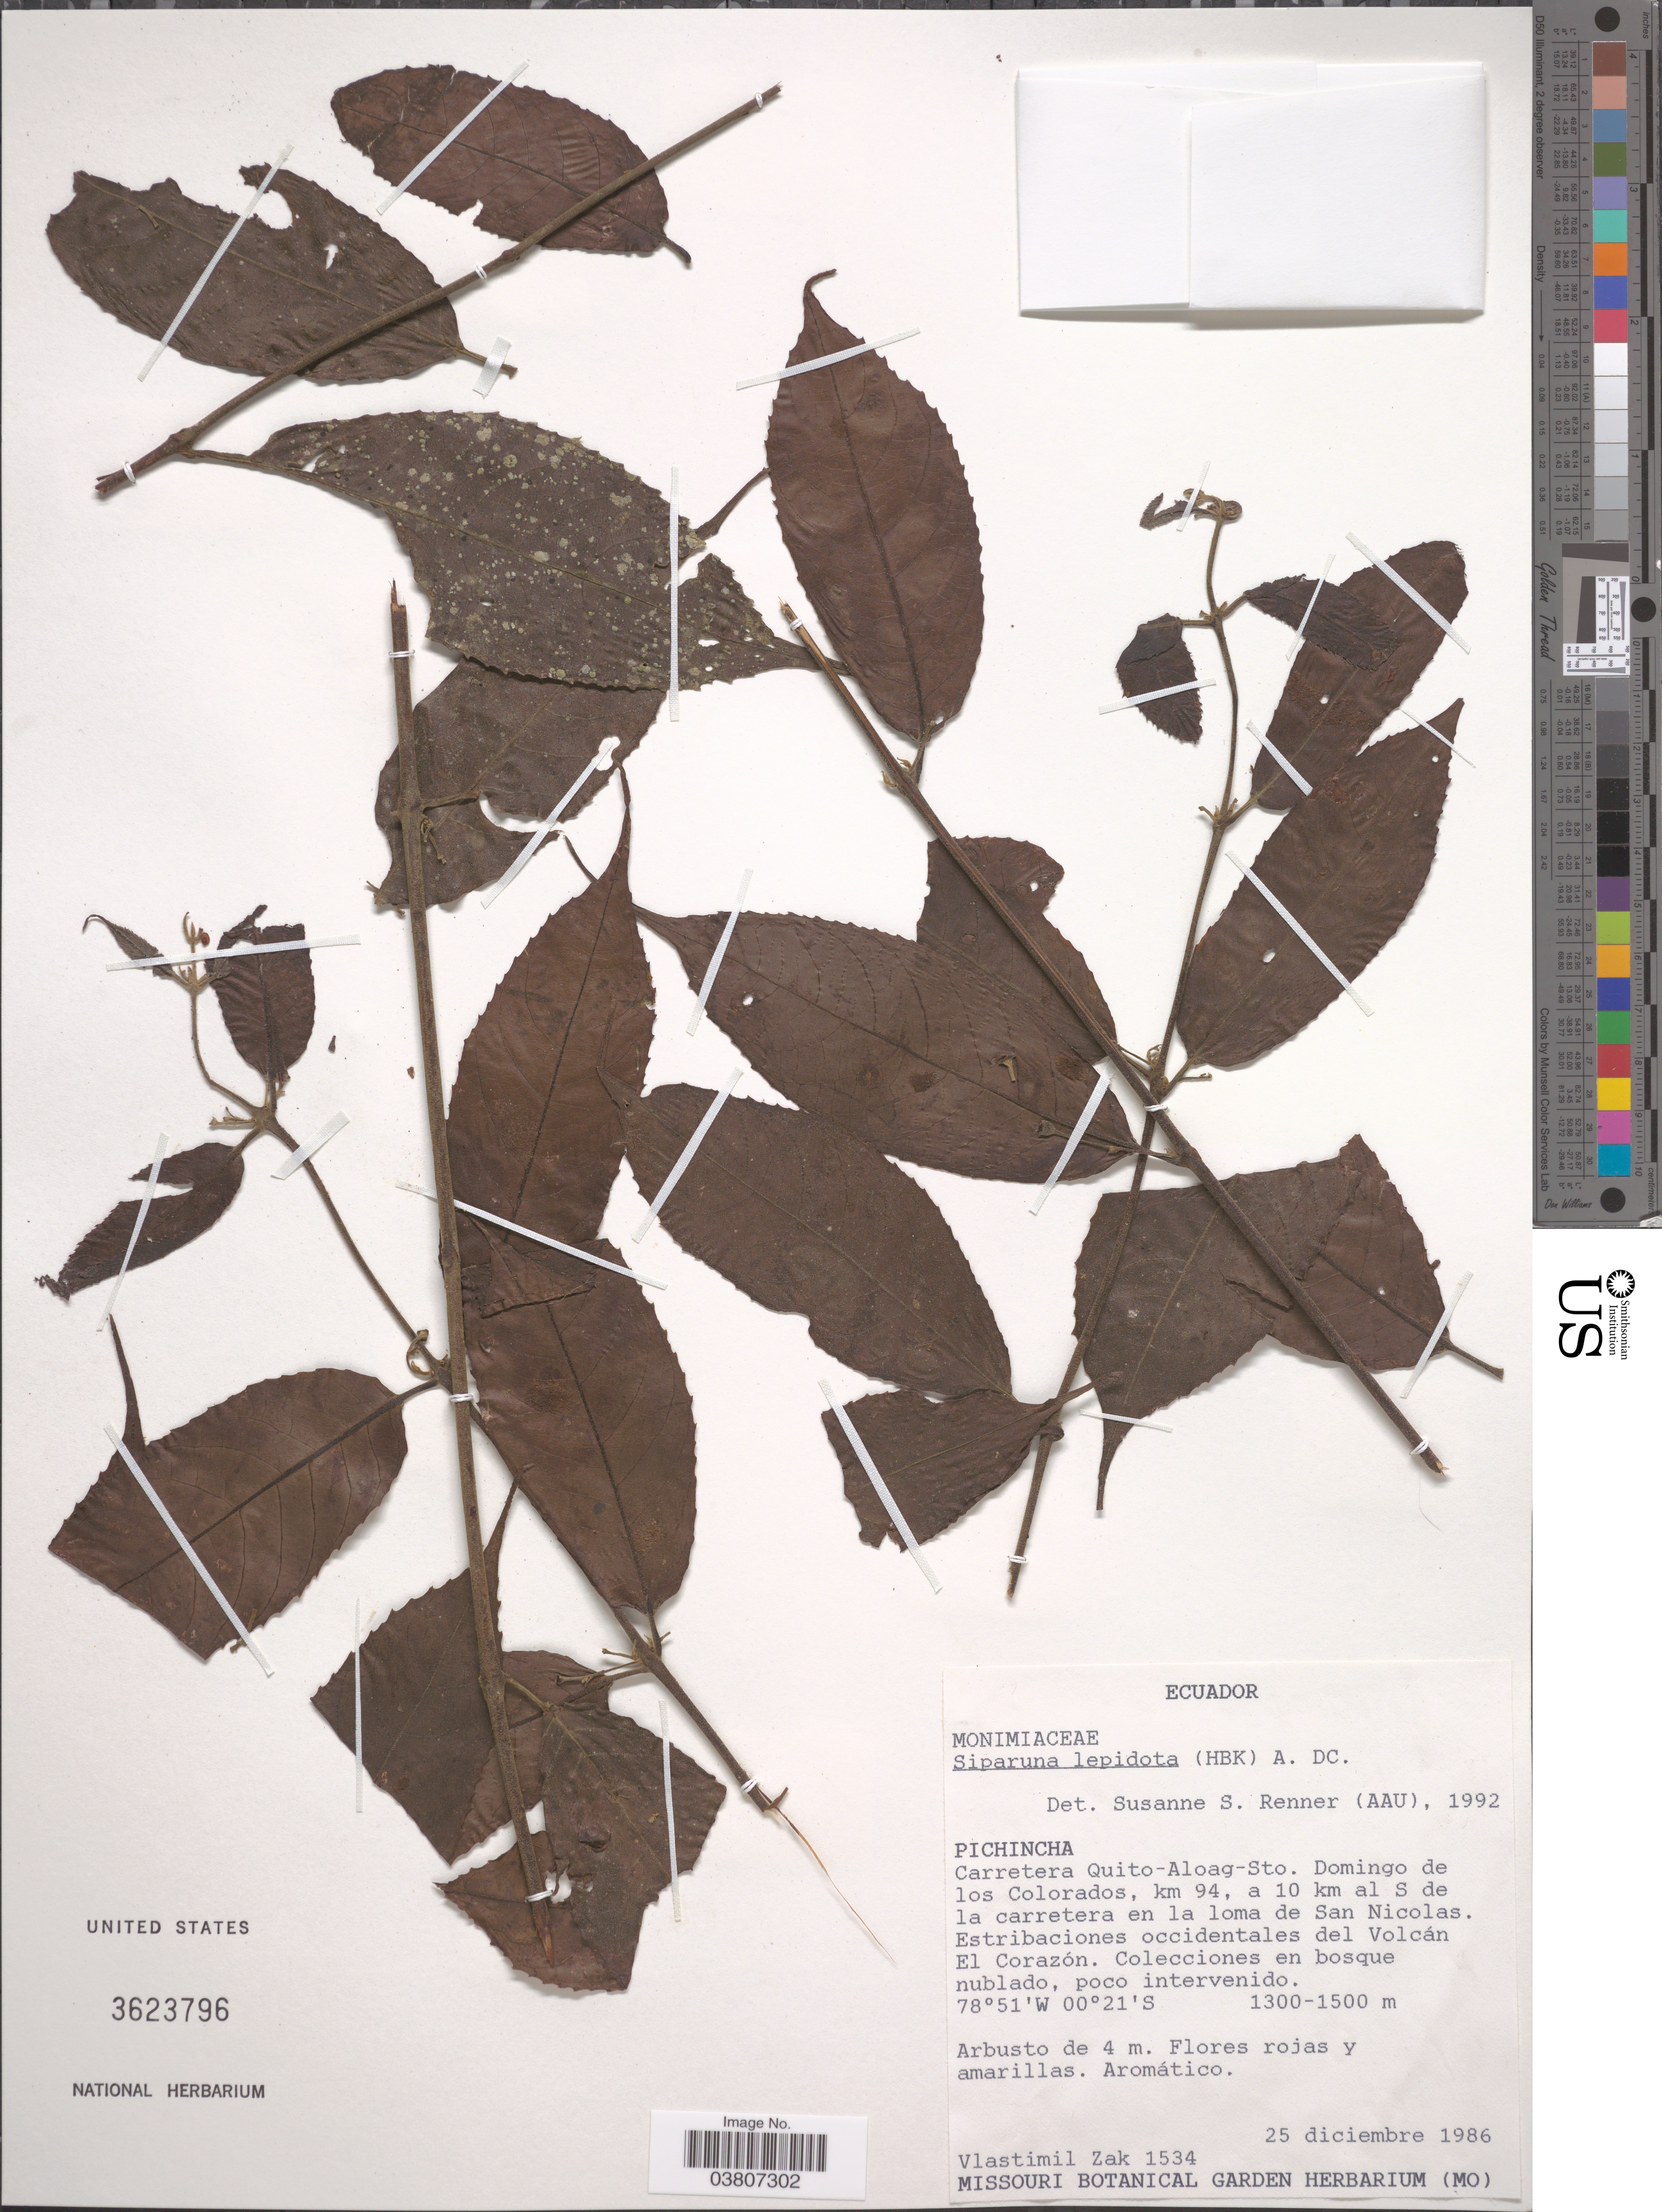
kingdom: Plantae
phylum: Tracheophyta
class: Magnoliopsida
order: Laurales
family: Siparunaceae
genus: Siparuna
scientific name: Siparuna lepidota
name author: (Kunth) A. DC.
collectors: V. Zak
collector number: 1534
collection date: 1986-12-25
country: Ecuador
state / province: Pichincha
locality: Carretera Quito-Aloag-Sto. Domingo de los Colorados, km 94, a 10 km al S de la carretera en la loma de San Nicolas. Estribaciones occidentalis del Volcán El Corazón.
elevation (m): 1300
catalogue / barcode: US 3623796